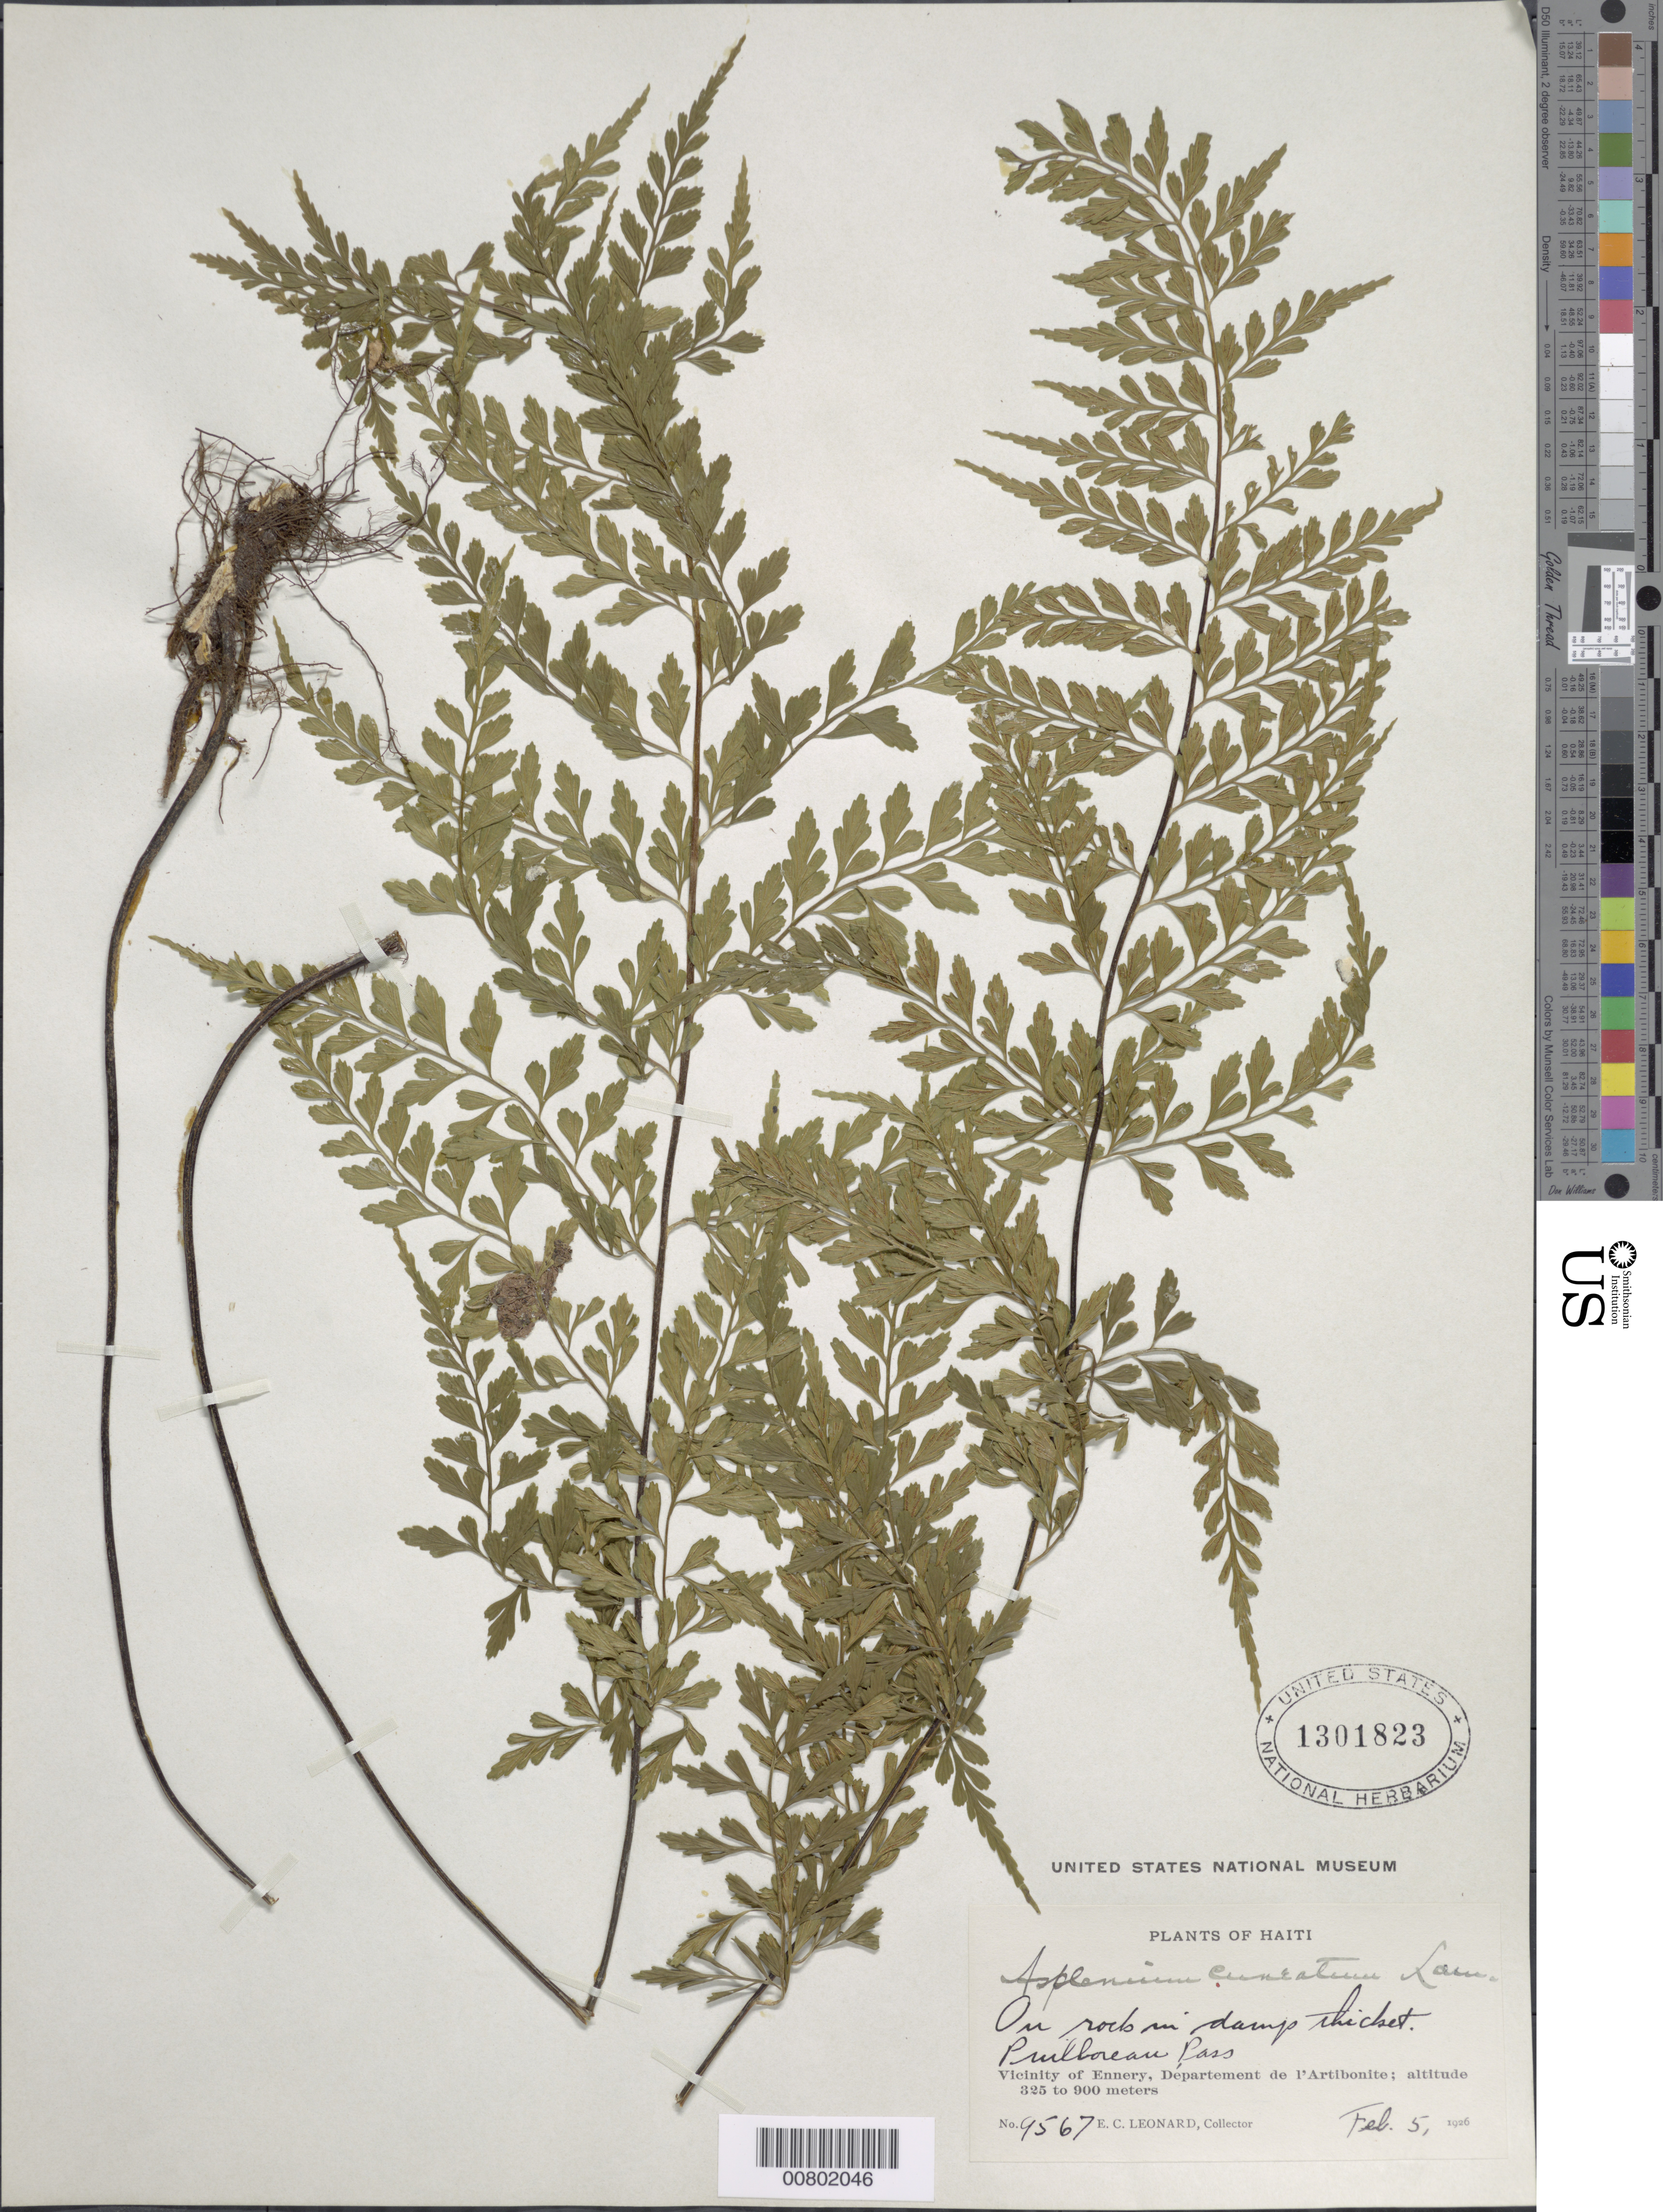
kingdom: Plantae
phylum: Tracheophyta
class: Polypodiopsida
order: Polypodiales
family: Aspleniaceae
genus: Asplenium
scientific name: Asplenium cuneatum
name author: Lam.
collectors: E. C. Leonard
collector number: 9567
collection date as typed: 04 Feb 1926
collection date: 1926-02-04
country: Haiti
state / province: Artibonite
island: Hispaniola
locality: Ennery vicinity, Puilboreau Pass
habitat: On rock in damp thicket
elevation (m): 325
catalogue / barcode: US 1301823